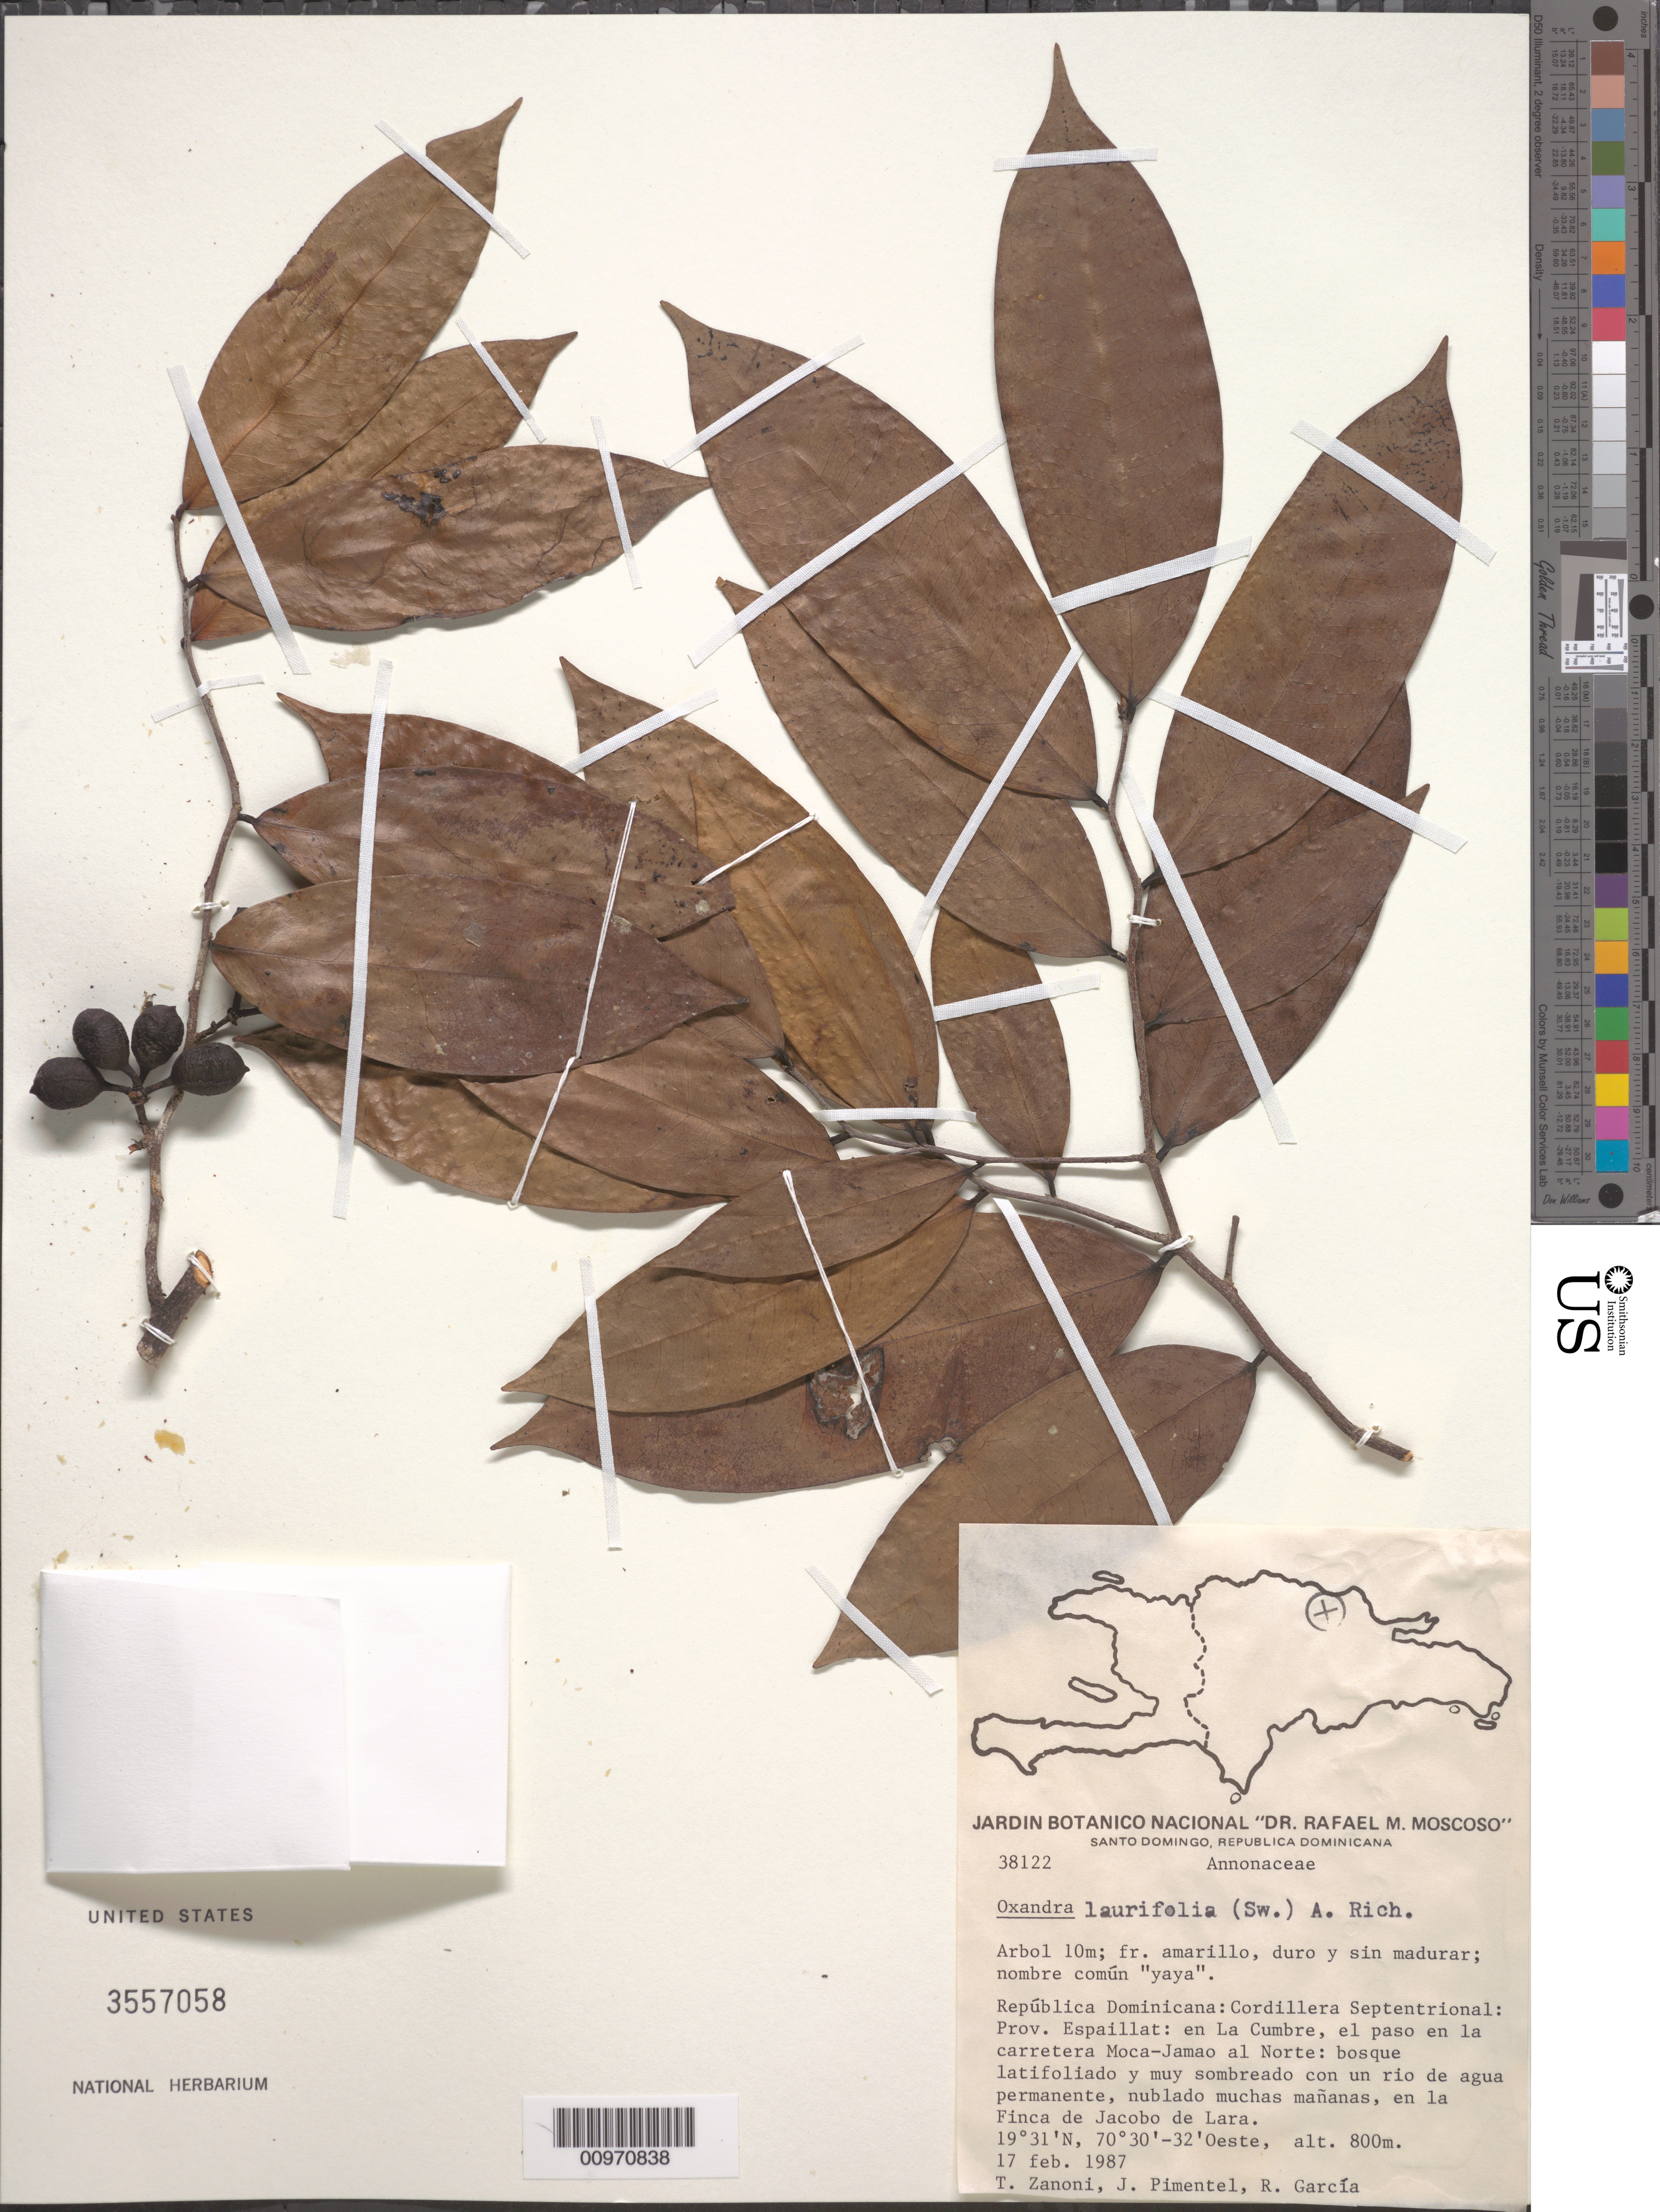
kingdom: Plantae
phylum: Tracheophyta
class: Magnoliopsida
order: Magnoliales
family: Annonaceae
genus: Oxandra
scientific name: Oxandra laurifolia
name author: (Sw.) A. Rich.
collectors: T. A. Zanoni, J. Pimentel & R. G. García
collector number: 38122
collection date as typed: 17 Feb 1987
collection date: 1987-02-17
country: Dominican Republic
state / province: Espaillat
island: Hispaniola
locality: Cordillera Septentrional, en La Cumbre, el paso en la carretera Moca-Jamao al Norte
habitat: Bosque latifoliado y muy sombreado con un rio de agua permanente, nublado muchas mañanas, en la Finca de Jacobo de Lara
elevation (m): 800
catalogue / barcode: US 3557058